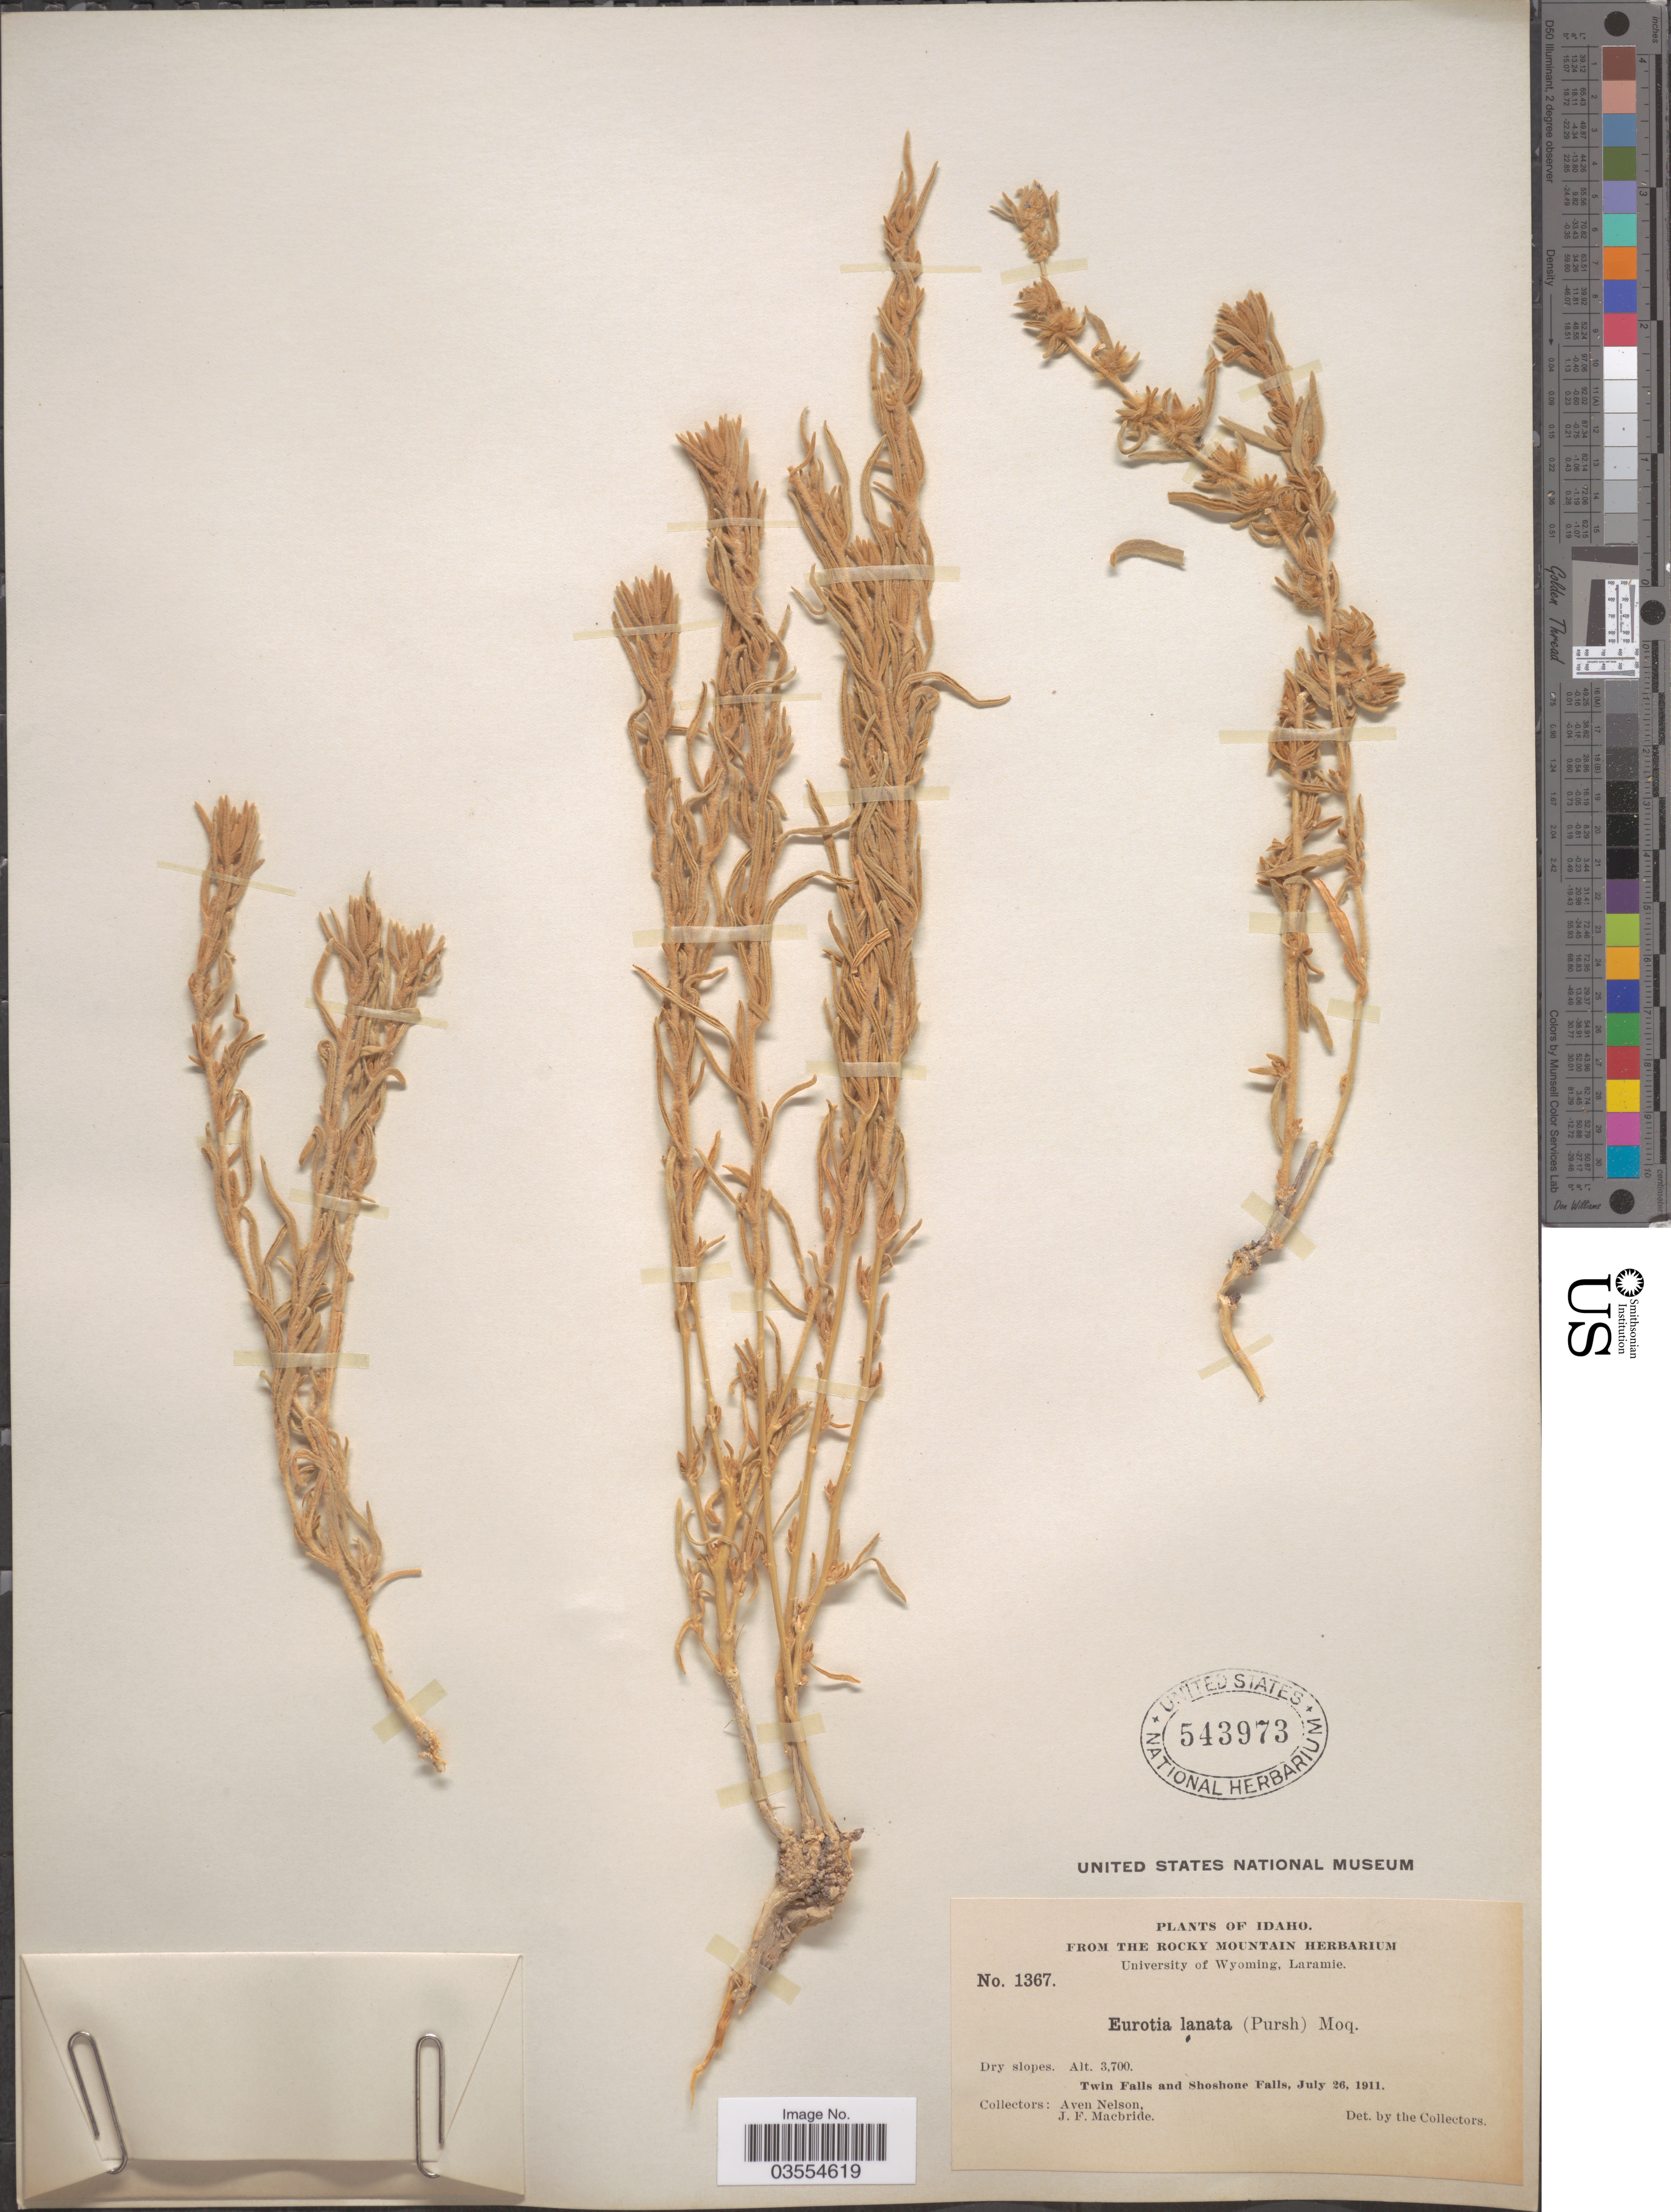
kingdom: Plantae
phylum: Tracheophyta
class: Magnoliopsida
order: Caryophyllales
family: Amaranthaceae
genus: Krascheninnikovia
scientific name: Krascheninnikovia lanata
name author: (Pursh) A. Meeuse & A.Smit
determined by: U.S. National Herbarium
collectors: A. Nelson & J. F. Macbride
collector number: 1367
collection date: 1911-07-26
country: United States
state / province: Idaho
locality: Twin Falls and Shoshone Falls.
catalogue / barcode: US 543973